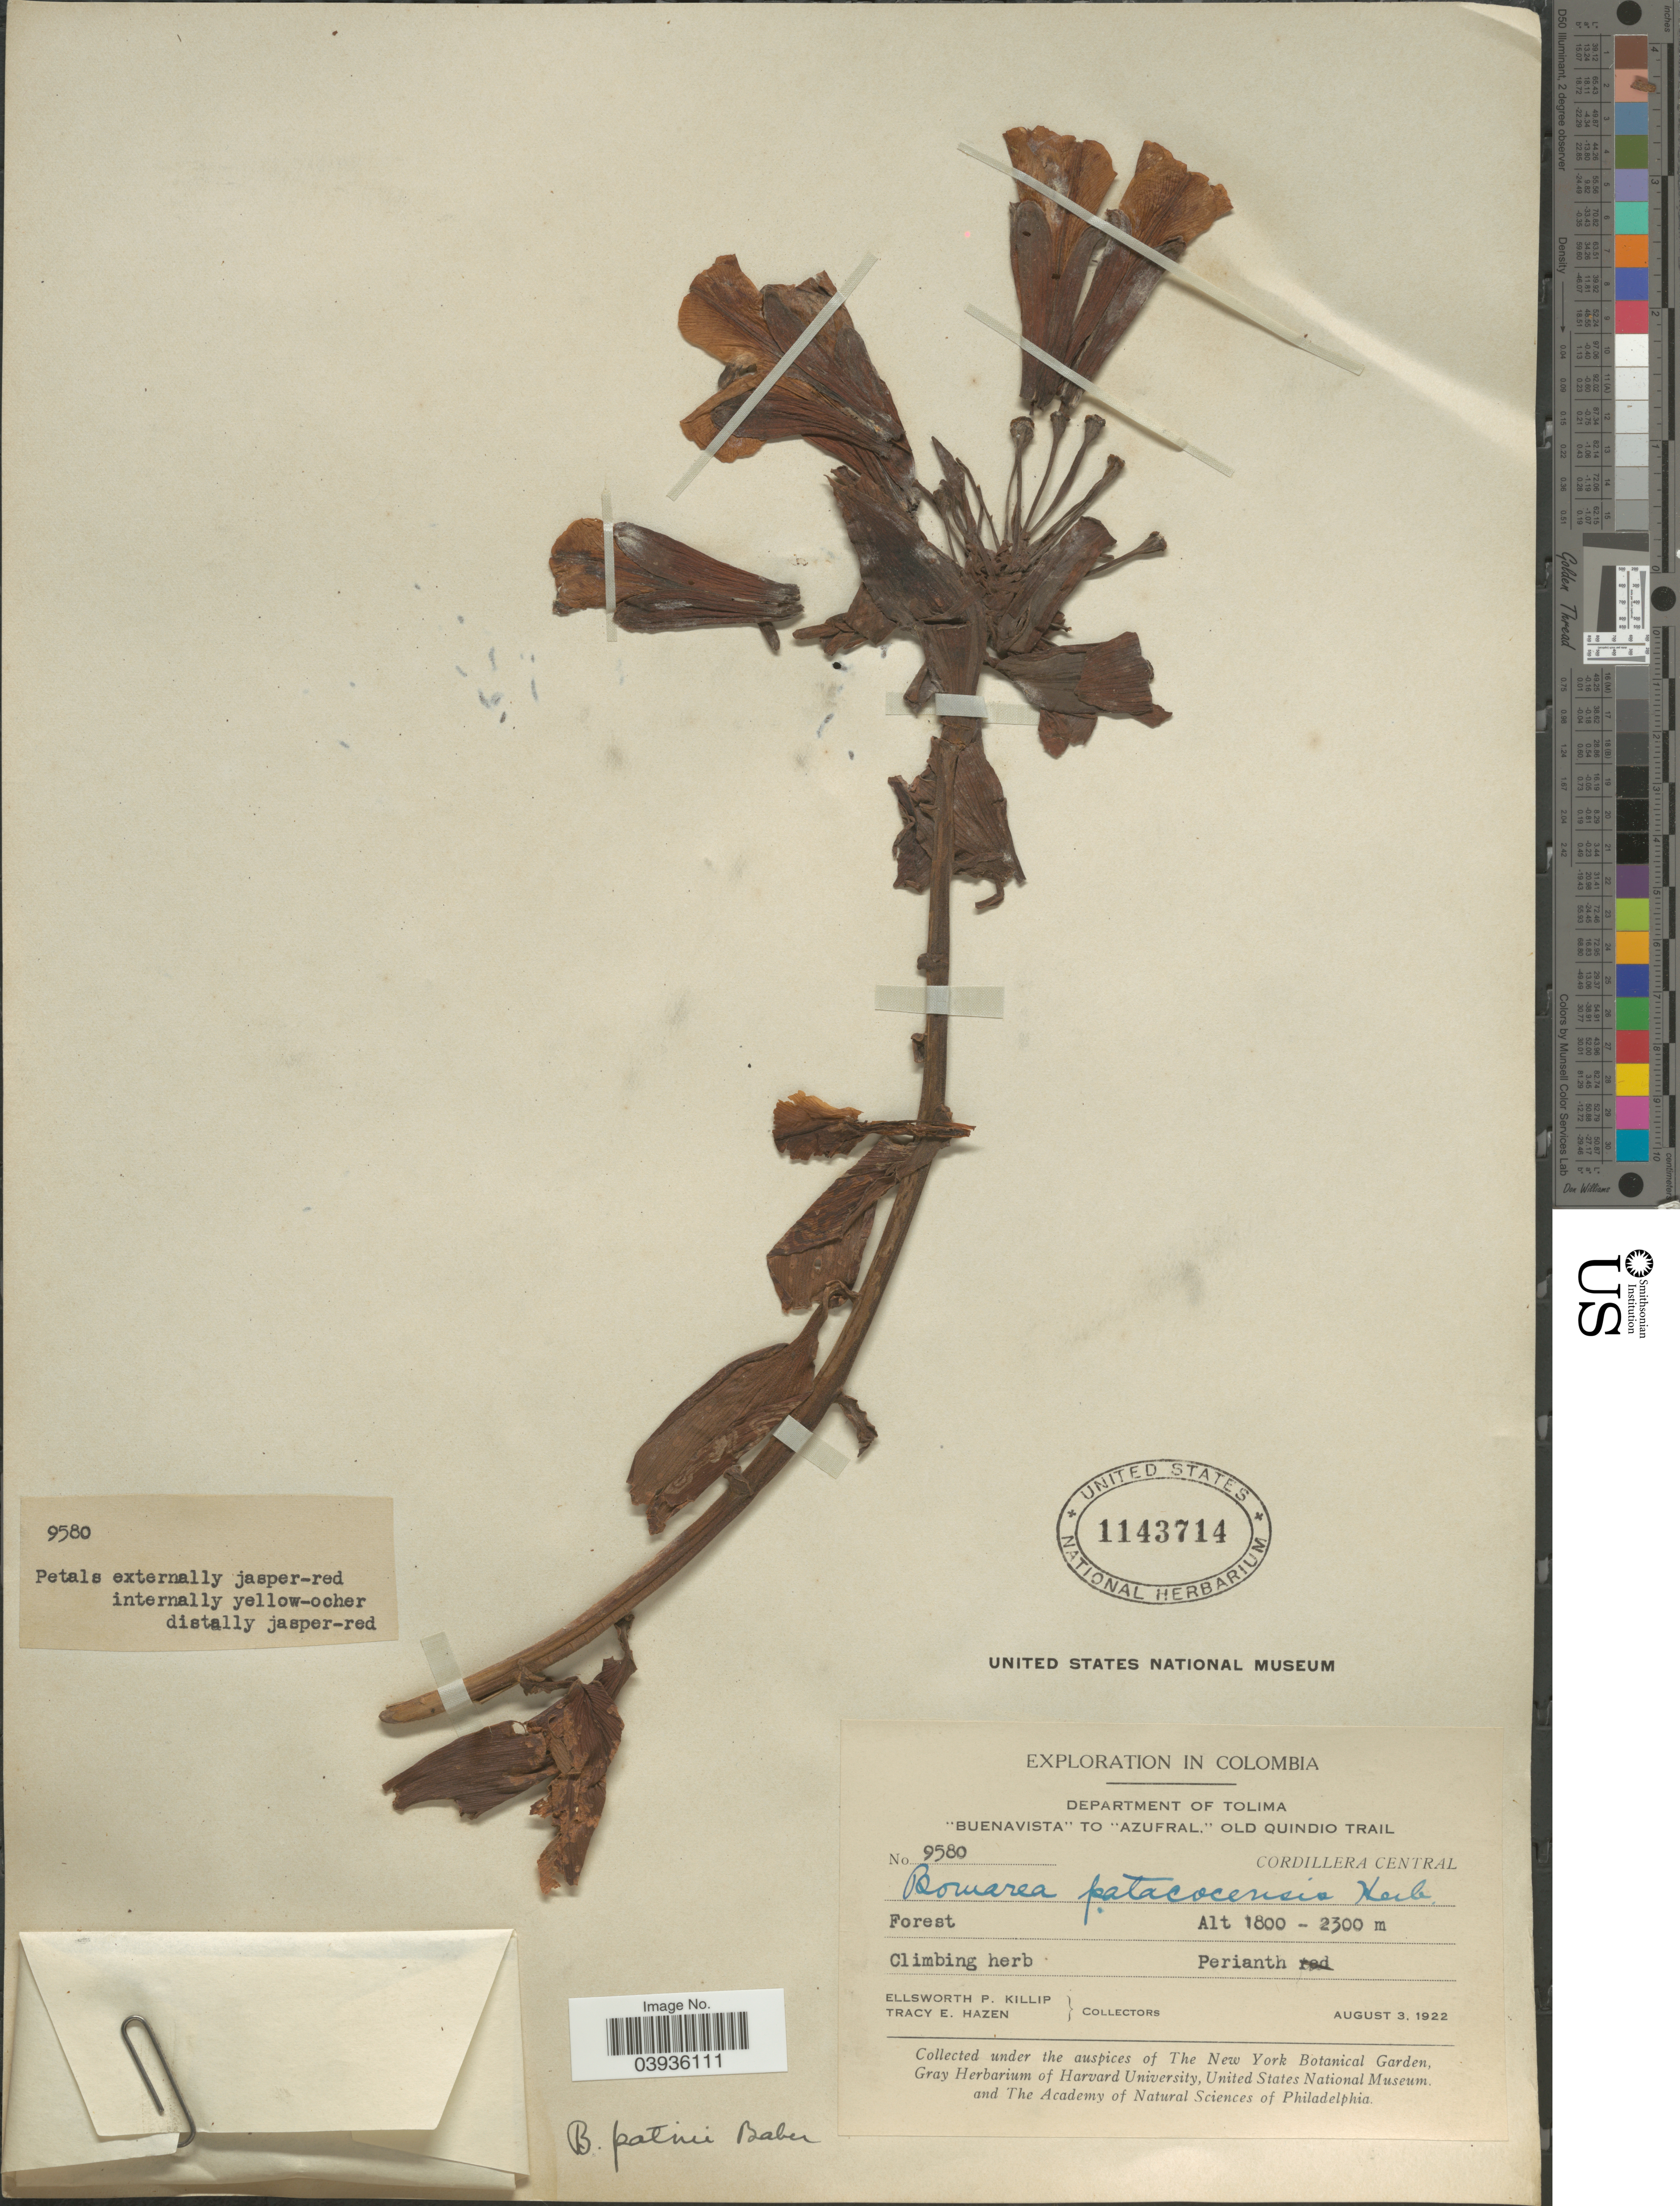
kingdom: Plantae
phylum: Tracheophyta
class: Liliopsida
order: Liliales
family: Alstroemeriaceae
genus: Bomarea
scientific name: Bomarea patinii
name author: Baker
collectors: E. P. Killip & T. E. Hazen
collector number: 9580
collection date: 1922-08-03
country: Colombia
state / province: Tolima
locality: Department of Tolima. "Buenavista" to "Azufral," Old Quindio Trail. Cordillera Central.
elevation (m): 1800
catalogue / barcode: US 1143714